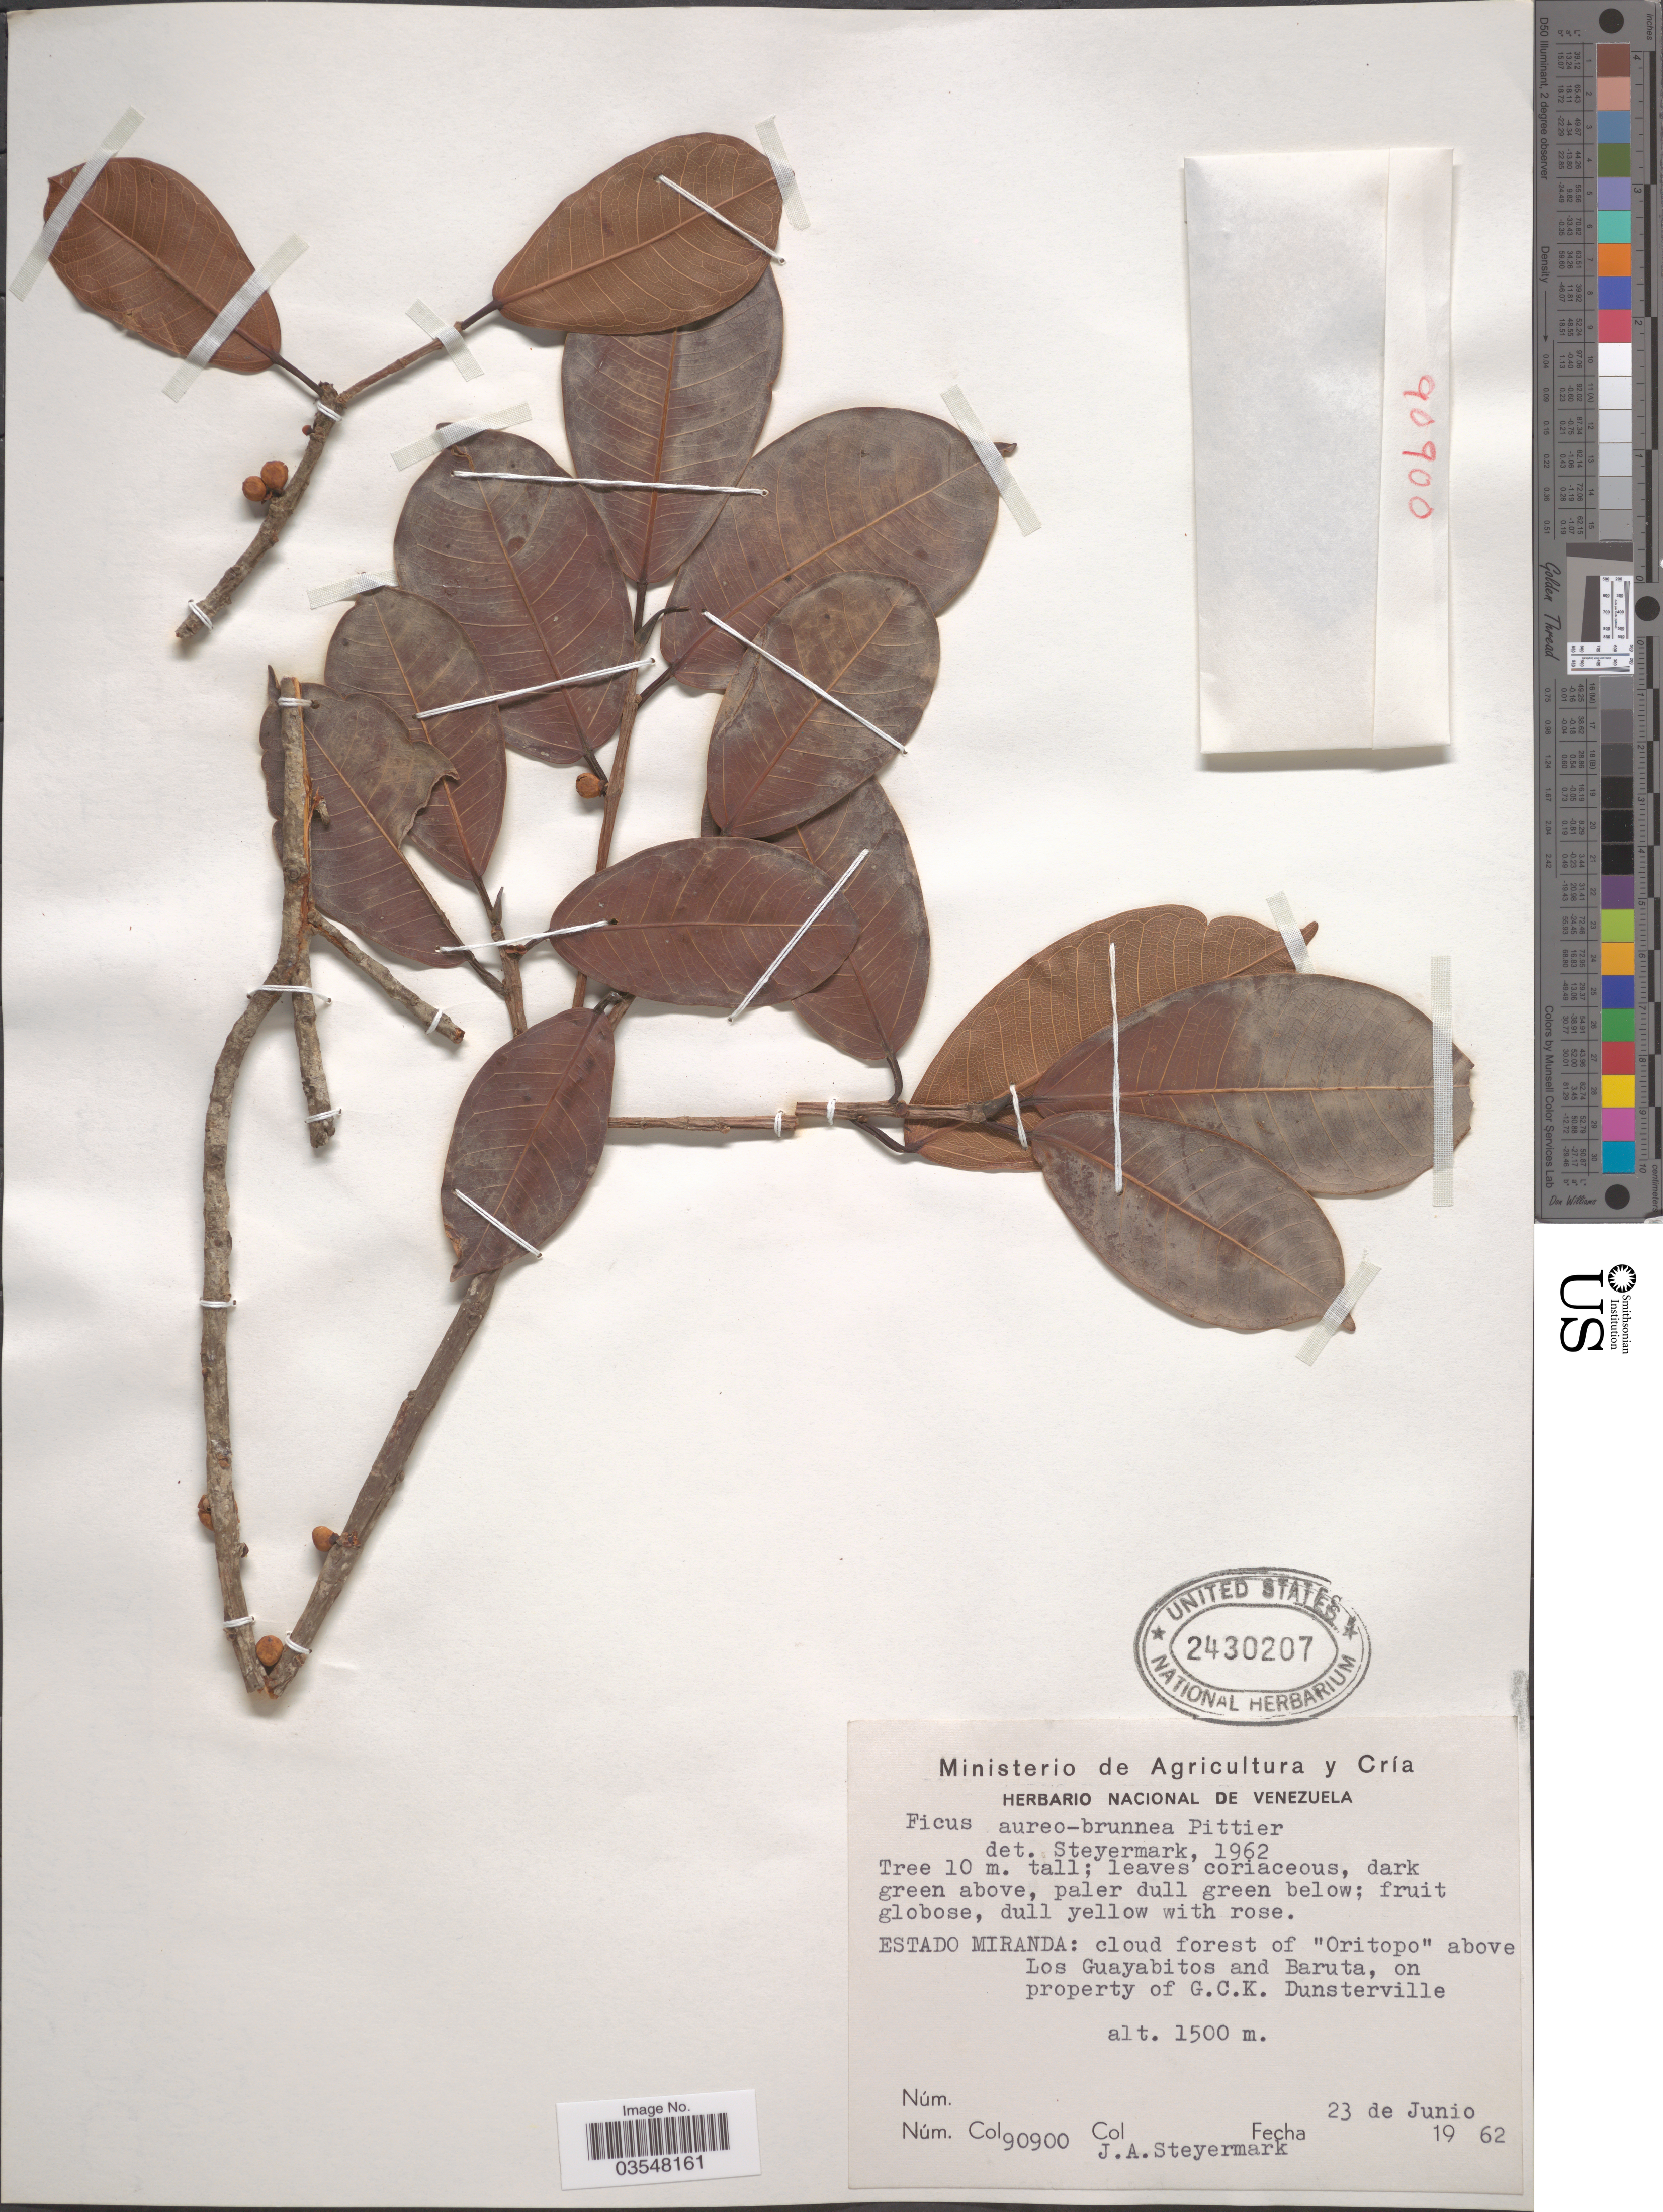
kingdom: Plantae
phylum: Tracheophyta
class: Magnoliopsida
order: Rosales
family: Moraceae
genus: Ficus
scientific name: Ficus aureo-brunnea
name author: Pittier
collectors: J. Steyermark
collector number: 90900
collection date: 1962-06-23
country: Venezuela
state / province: Miranda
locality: Cloud forest of "Oritopo" above Los Guayabitos and Baruta, on property of G.C.K. Dunsterville.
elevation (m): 1500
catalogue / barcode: US 2430207